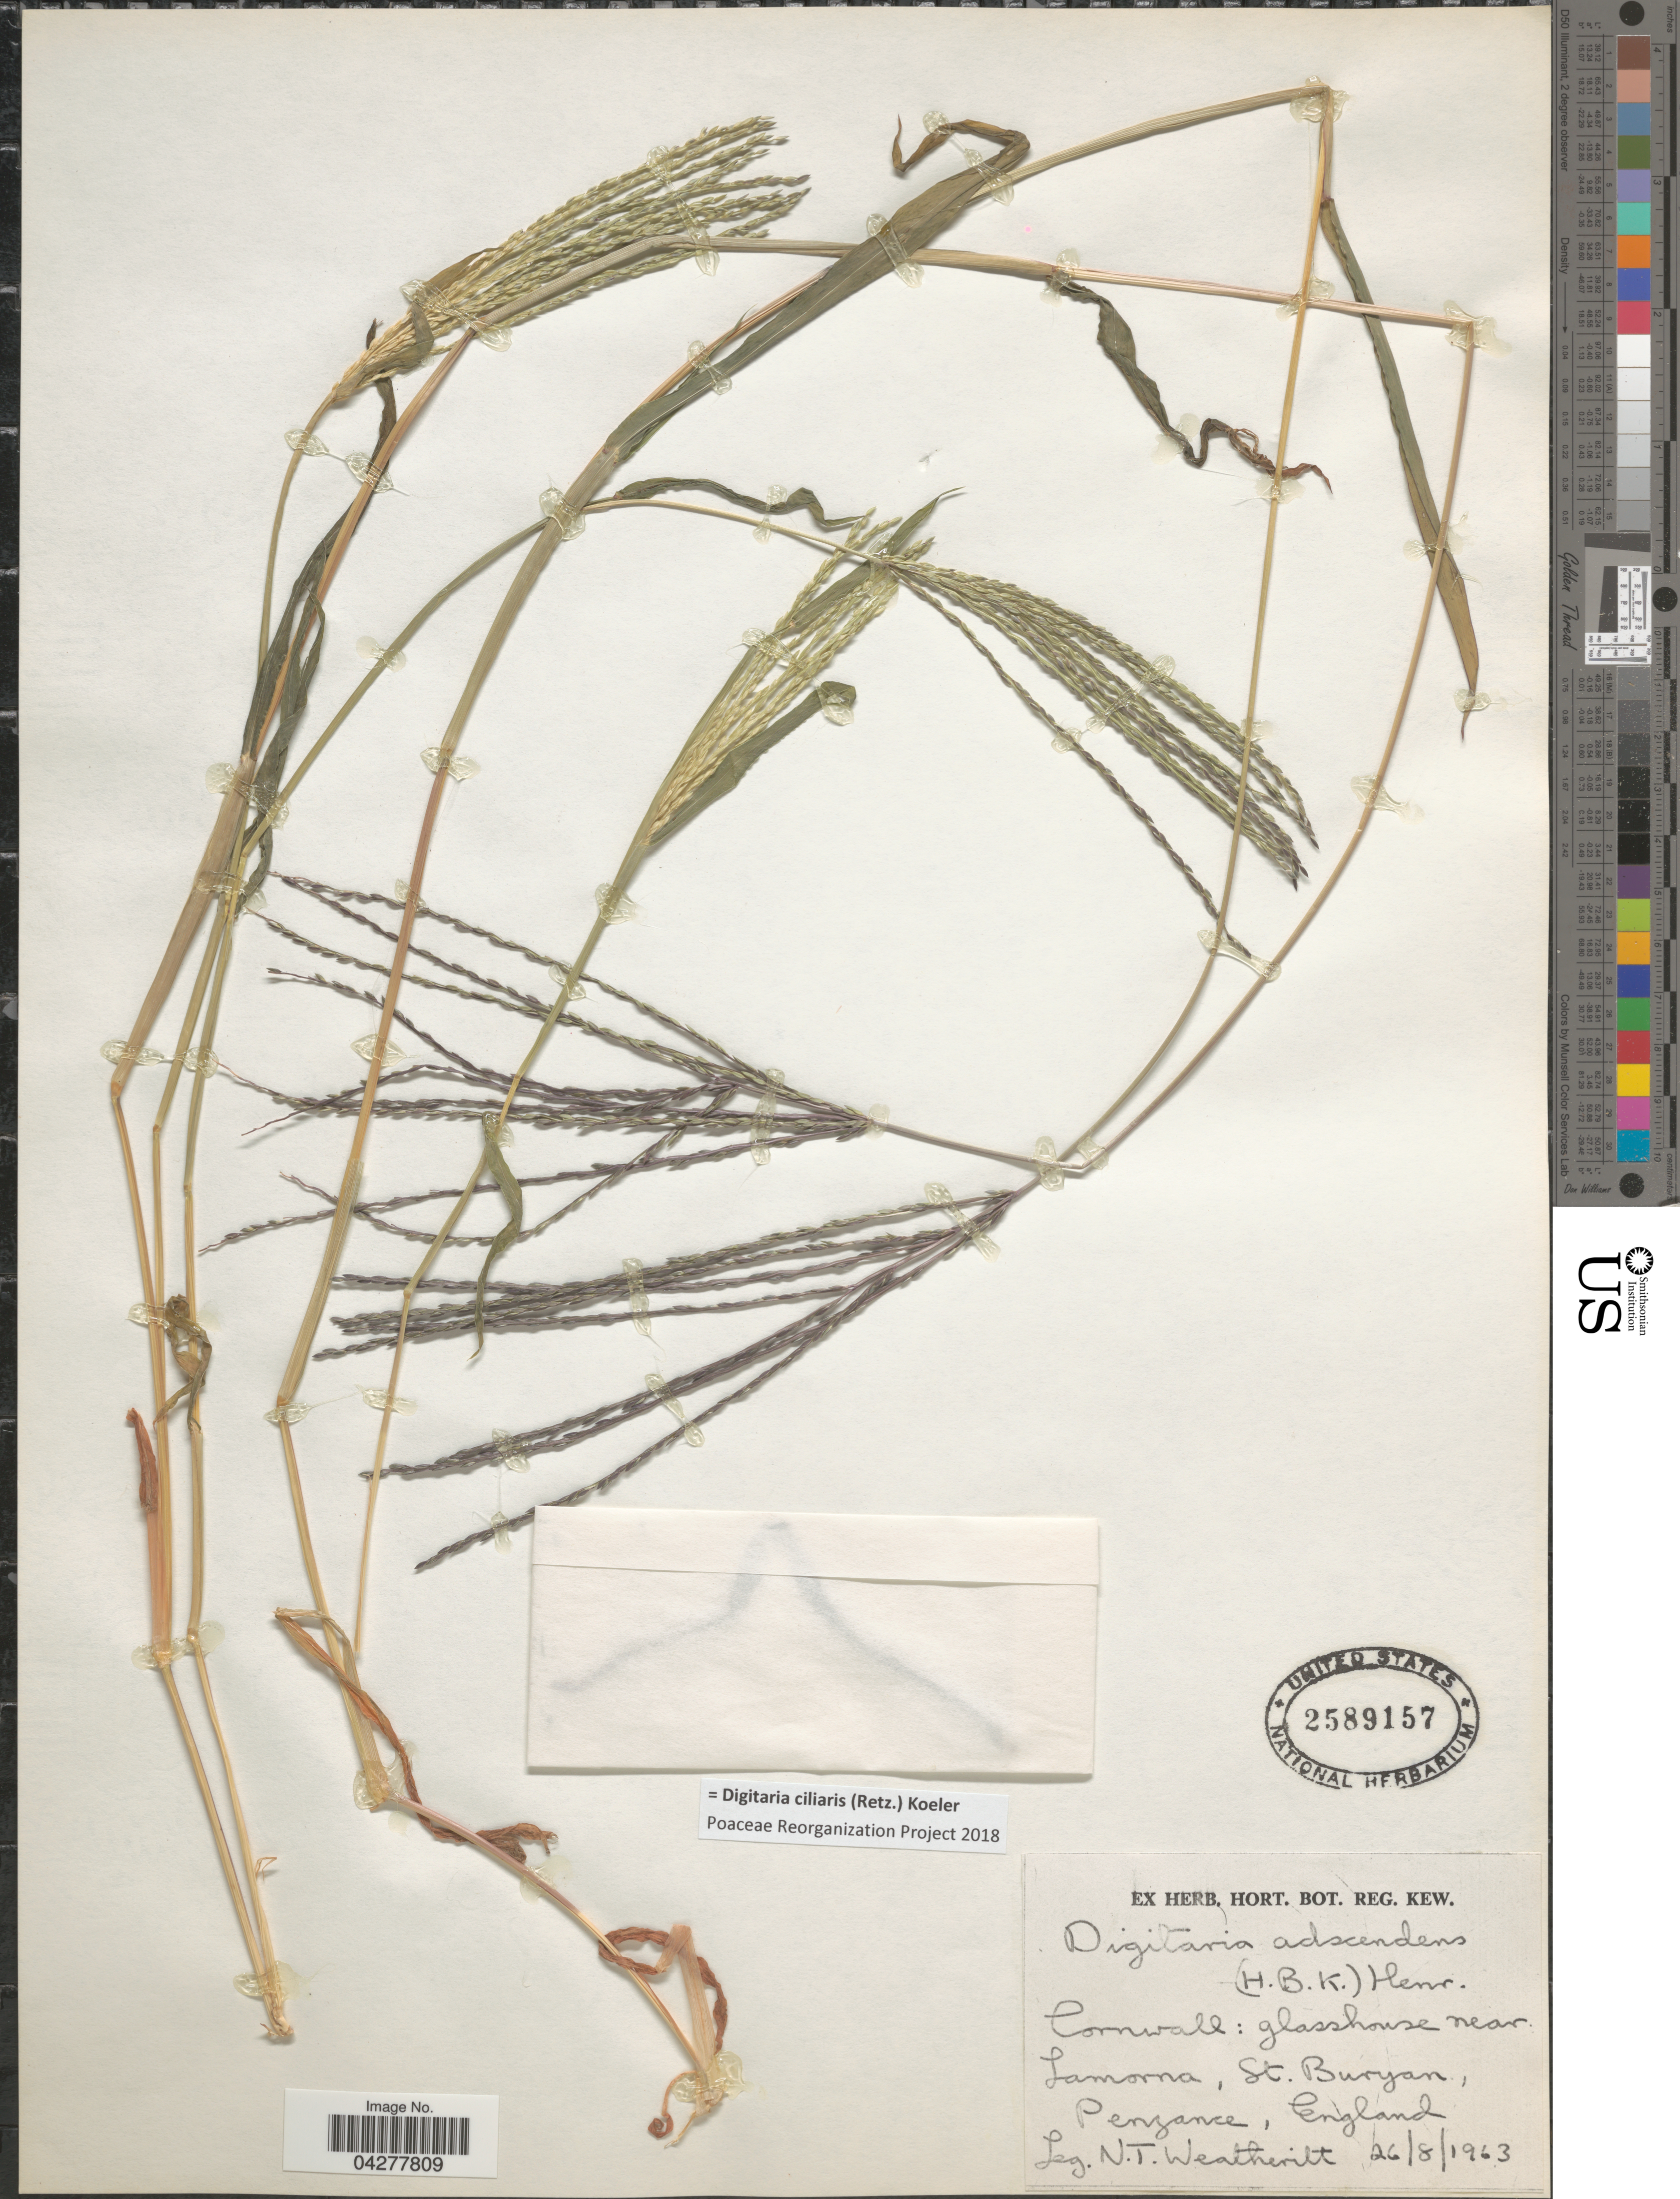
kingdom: Plantae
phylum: Tracheophyta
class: Liliopsida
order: Poales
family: Poaceae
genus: Digitaria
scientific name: Digitaria ciliaris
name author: (Retz.) Koeler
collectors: N. Weatherilt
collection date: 1963-08-26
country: United Kingdom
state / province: England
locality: Cornwall: glasshouse near Lamorna, St. Buryan, Penzance.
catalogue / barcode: US 2589157